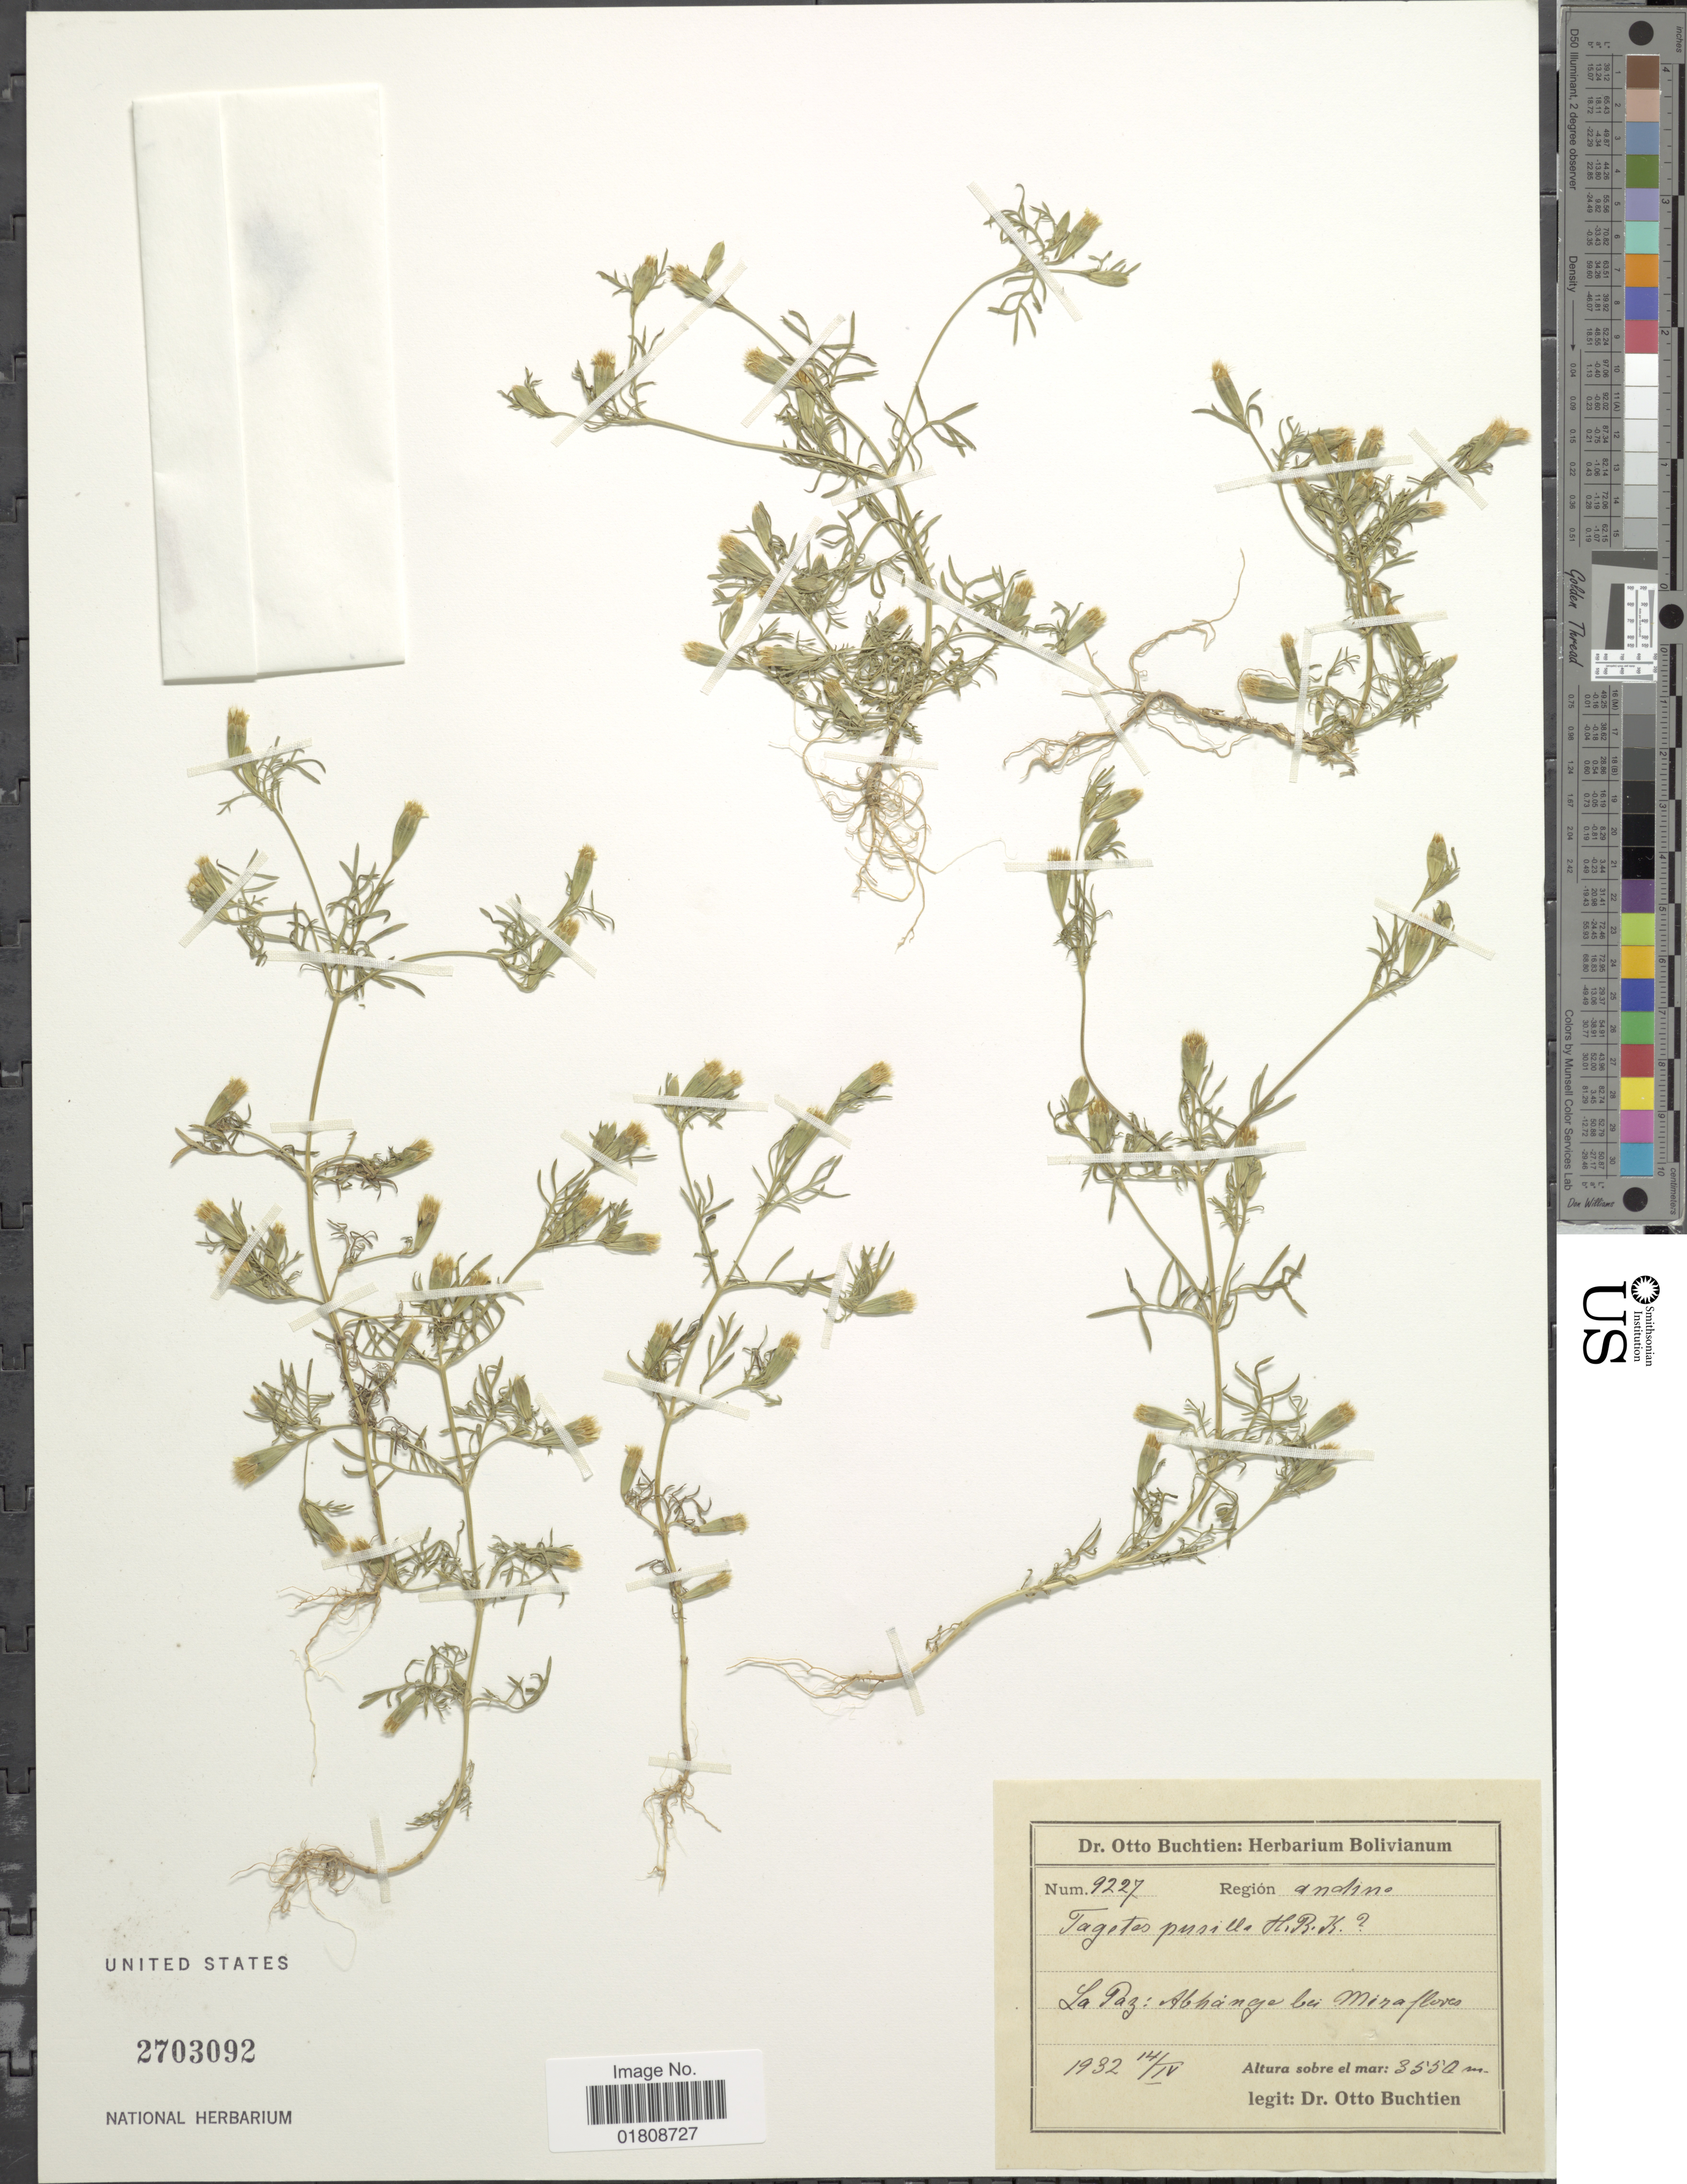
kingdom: Plantae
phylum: Tracheophyta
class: Magnoliopsida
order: Asterales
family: Asteraceae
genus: Tagetes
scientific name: Tagetes filifolia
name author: Lag.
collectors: O. Buchtien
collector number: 9227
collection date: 1932-04-14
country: Bolivia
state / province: La Paz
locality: Abhange bei Miraflores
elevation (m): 3550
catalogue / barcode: US 2703092